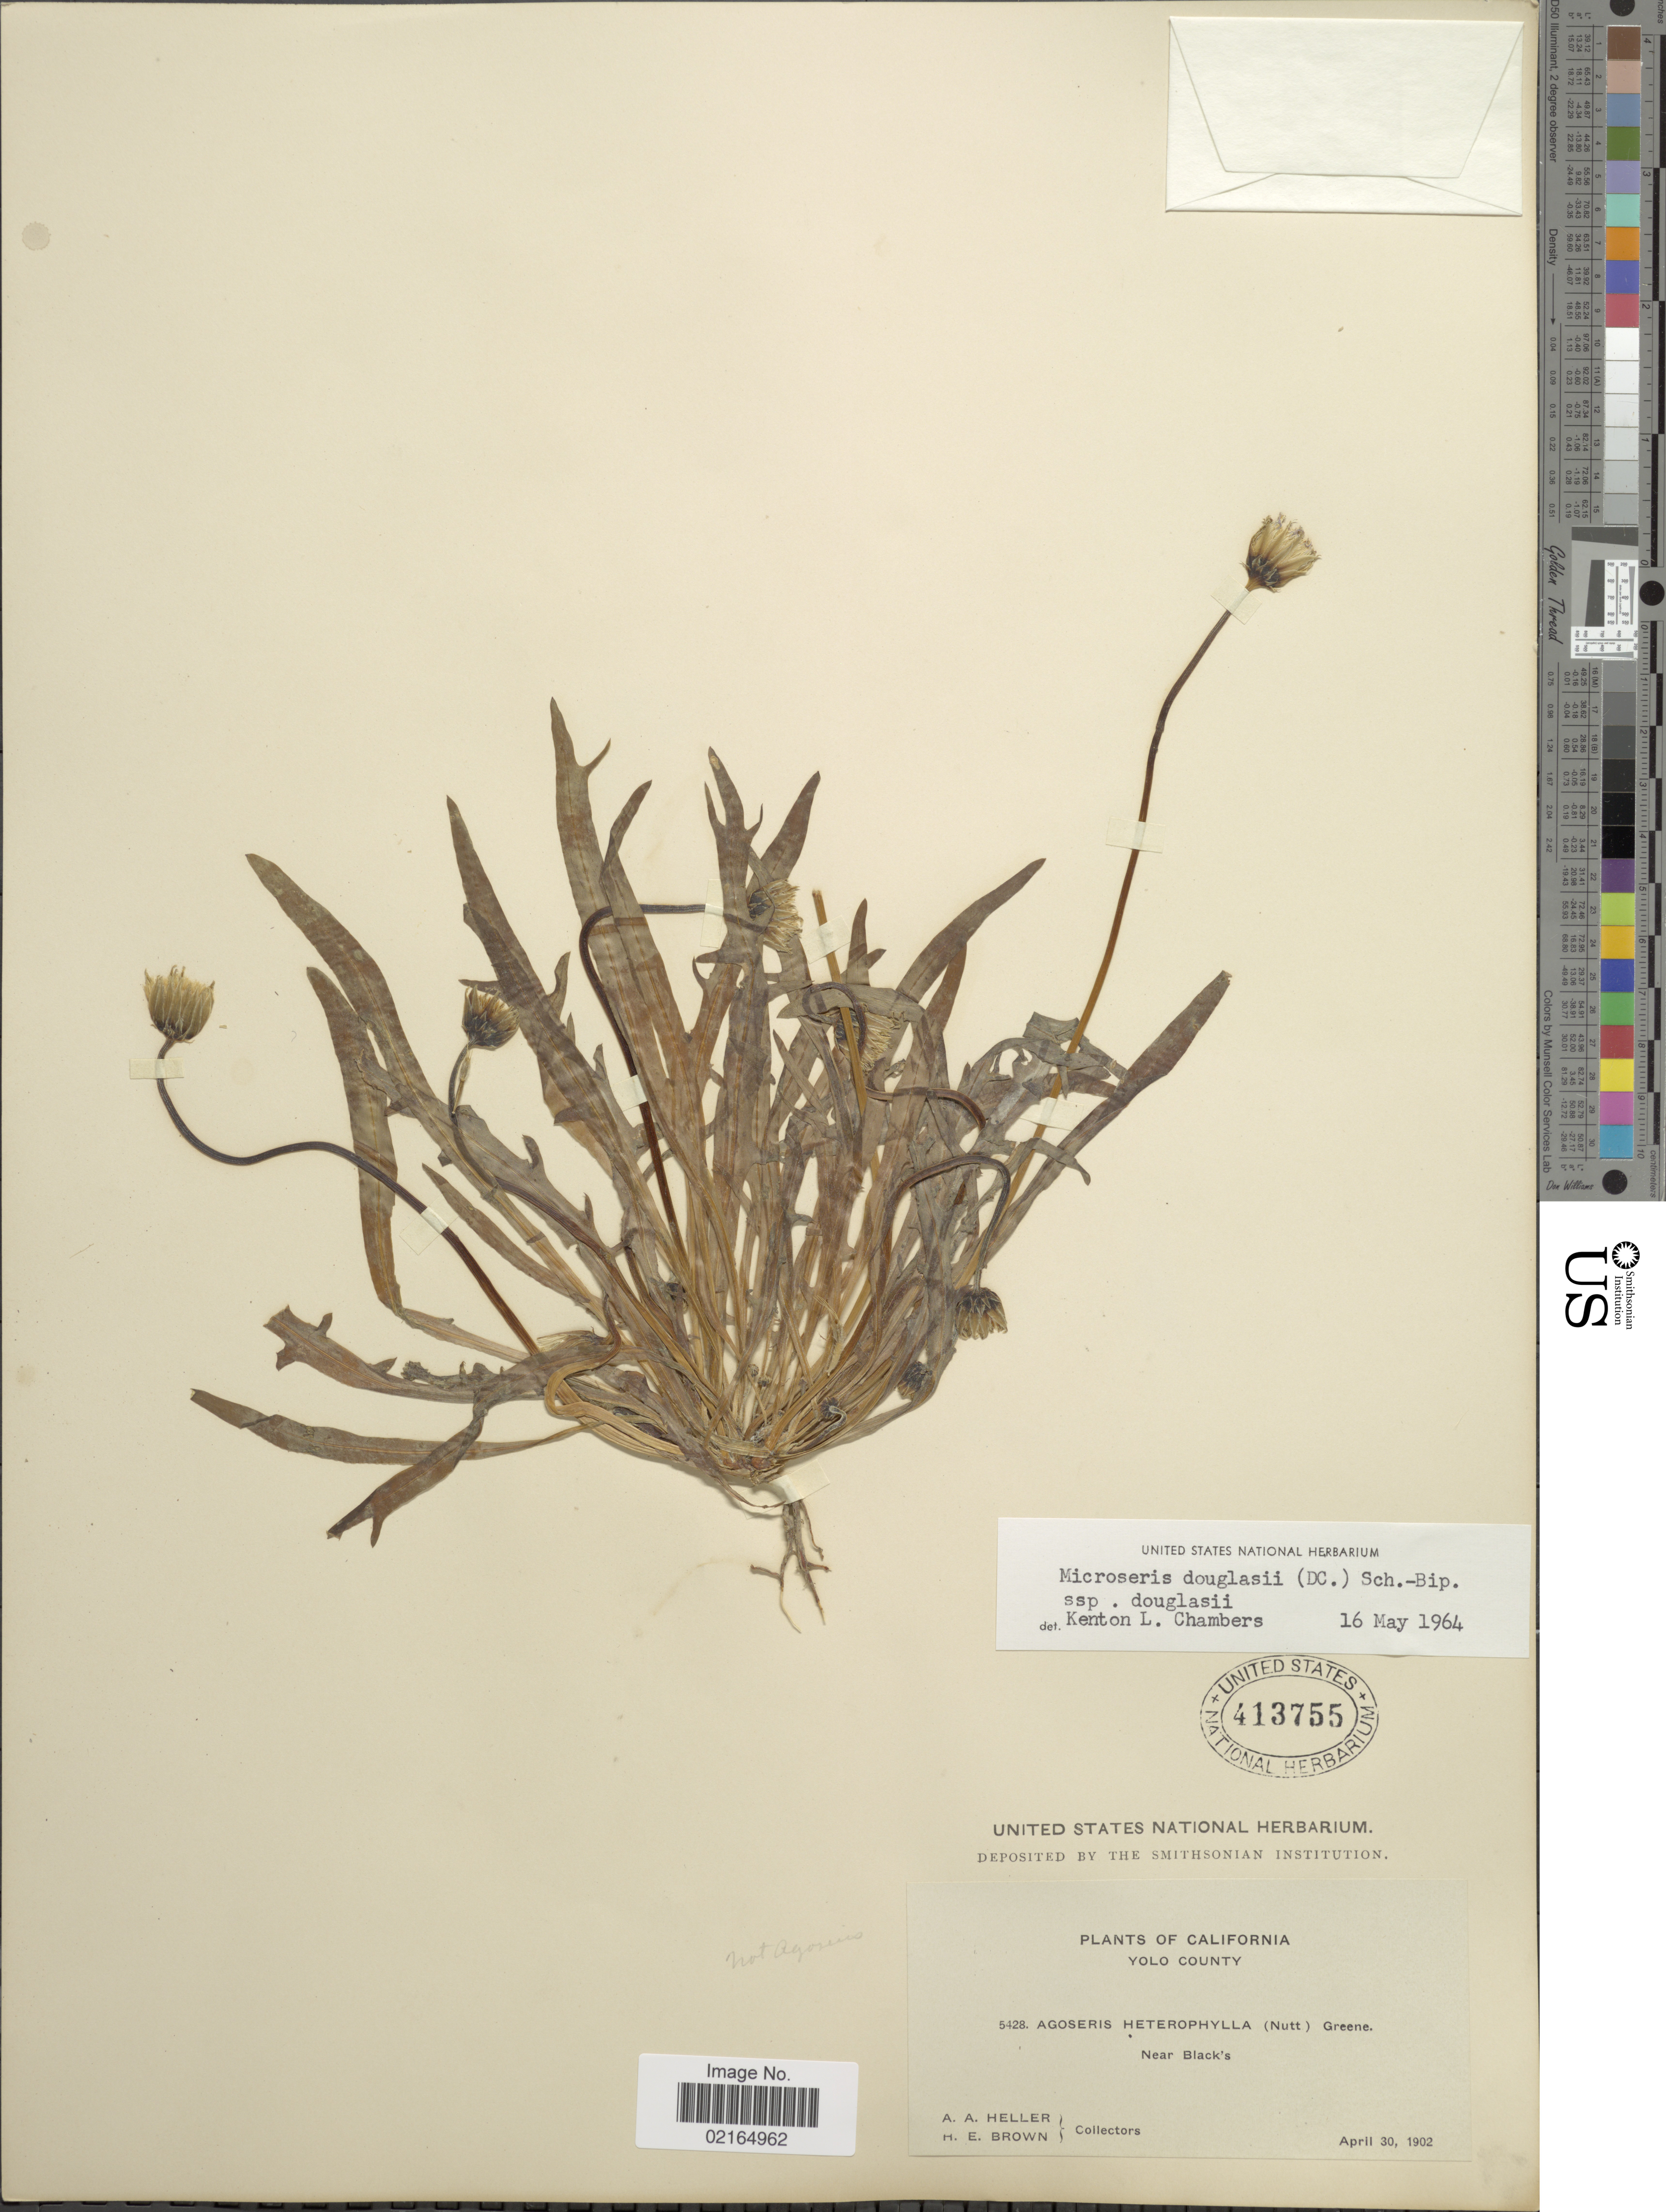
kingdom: Plantae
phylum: Tracheophyta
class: Magnoliopsida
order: Asterales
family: Asteraceae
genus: Microseris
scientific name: Microseris douglasii subsp. douglasii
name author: (DC.) Sch. Bip.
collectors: A. A. Heller & H. E. Brown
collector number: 5428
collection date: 1902-04-30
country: United States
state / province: California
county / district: Yolo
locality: Yolo County, Near Black's.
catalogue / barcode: US 413755